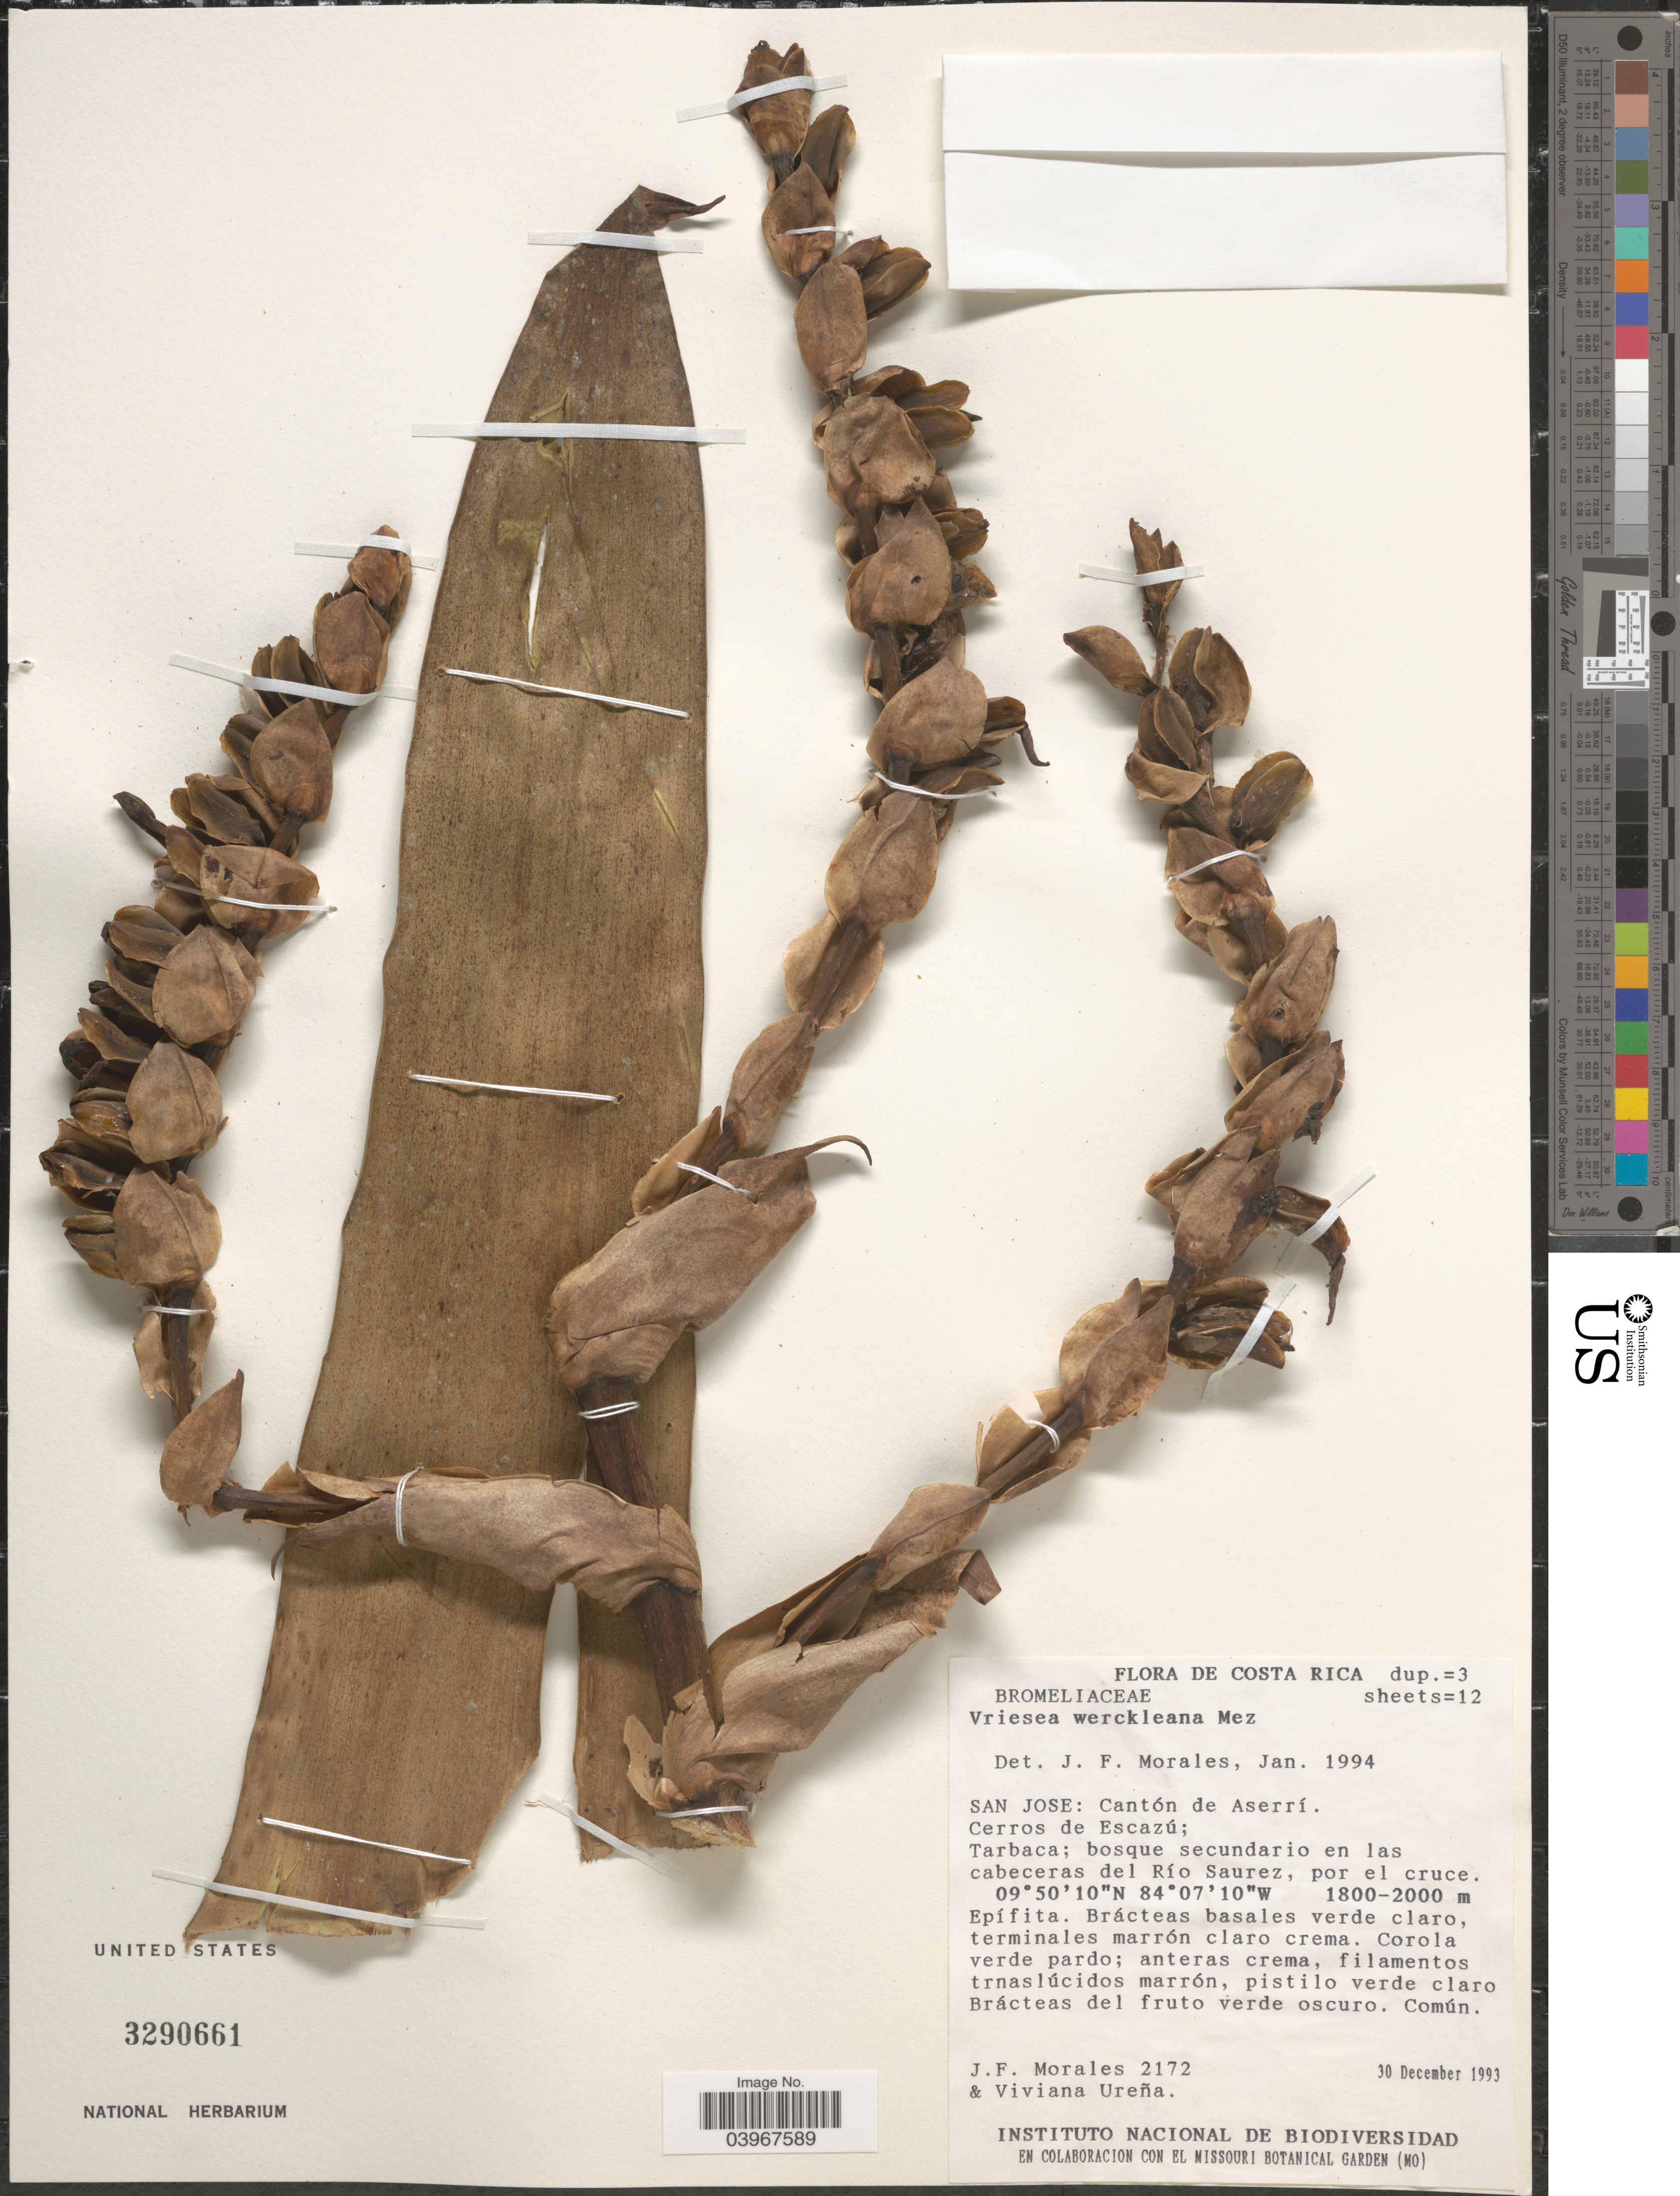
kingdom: Plantae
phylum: Tracheophyta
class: Liliopsida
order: Poales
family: Bromeliaceae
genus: Werauhia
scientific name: Werauhia werckleana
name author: (Mez) J.R. Grant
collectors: J. Morales & V. Ureña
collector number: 2172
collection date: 1993-12-30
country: Costa Rica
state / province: San José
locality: Cantón de Aserrí. Cerros de Escazú; Tarbaca; bosque secundario en las cabeceras del Río Saurez, por el cruce.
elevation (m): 1800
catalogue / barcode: US 3290661